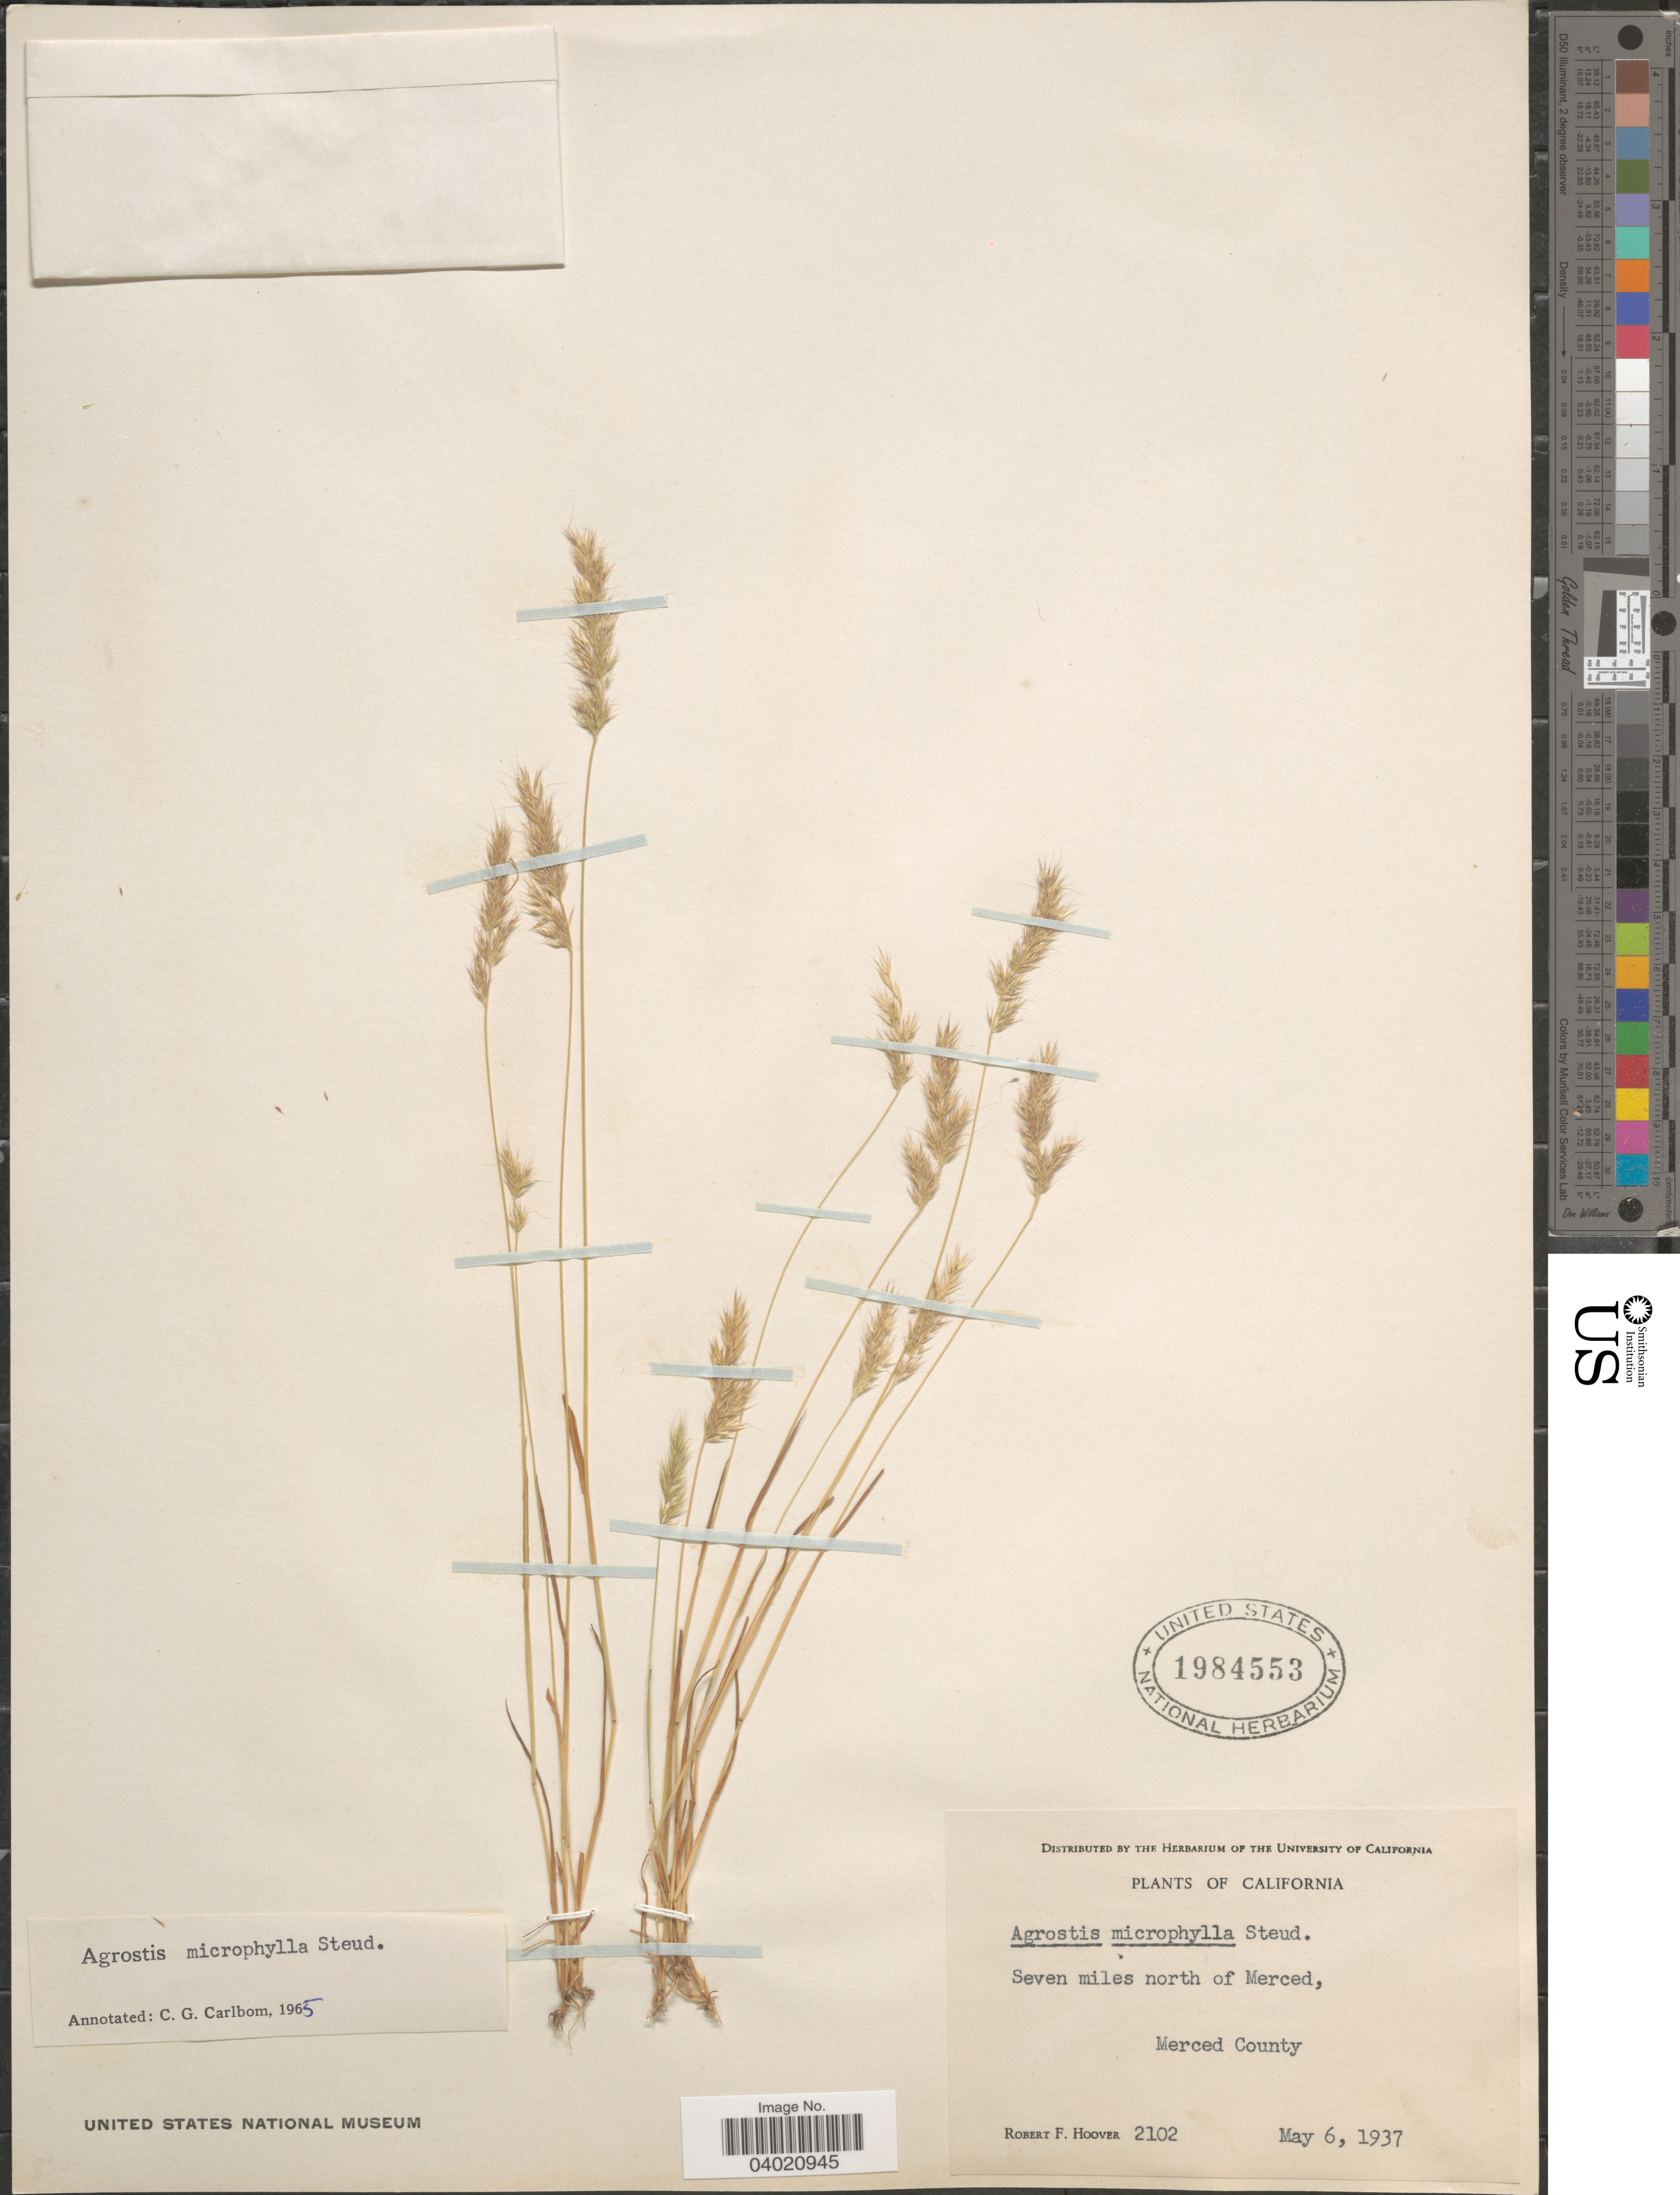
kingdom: Plantae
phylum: Tracheophyta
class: Liliopsida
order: Poales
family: Poaceae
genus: Agrostis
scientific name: Agrostis microphylla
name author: Steud.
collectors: R. F. Hoover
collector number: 2102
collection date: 1937-05-06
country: United States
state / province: California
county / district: Merced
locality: Seven miles north of Merced, Merced County.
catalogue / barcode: US 1984553